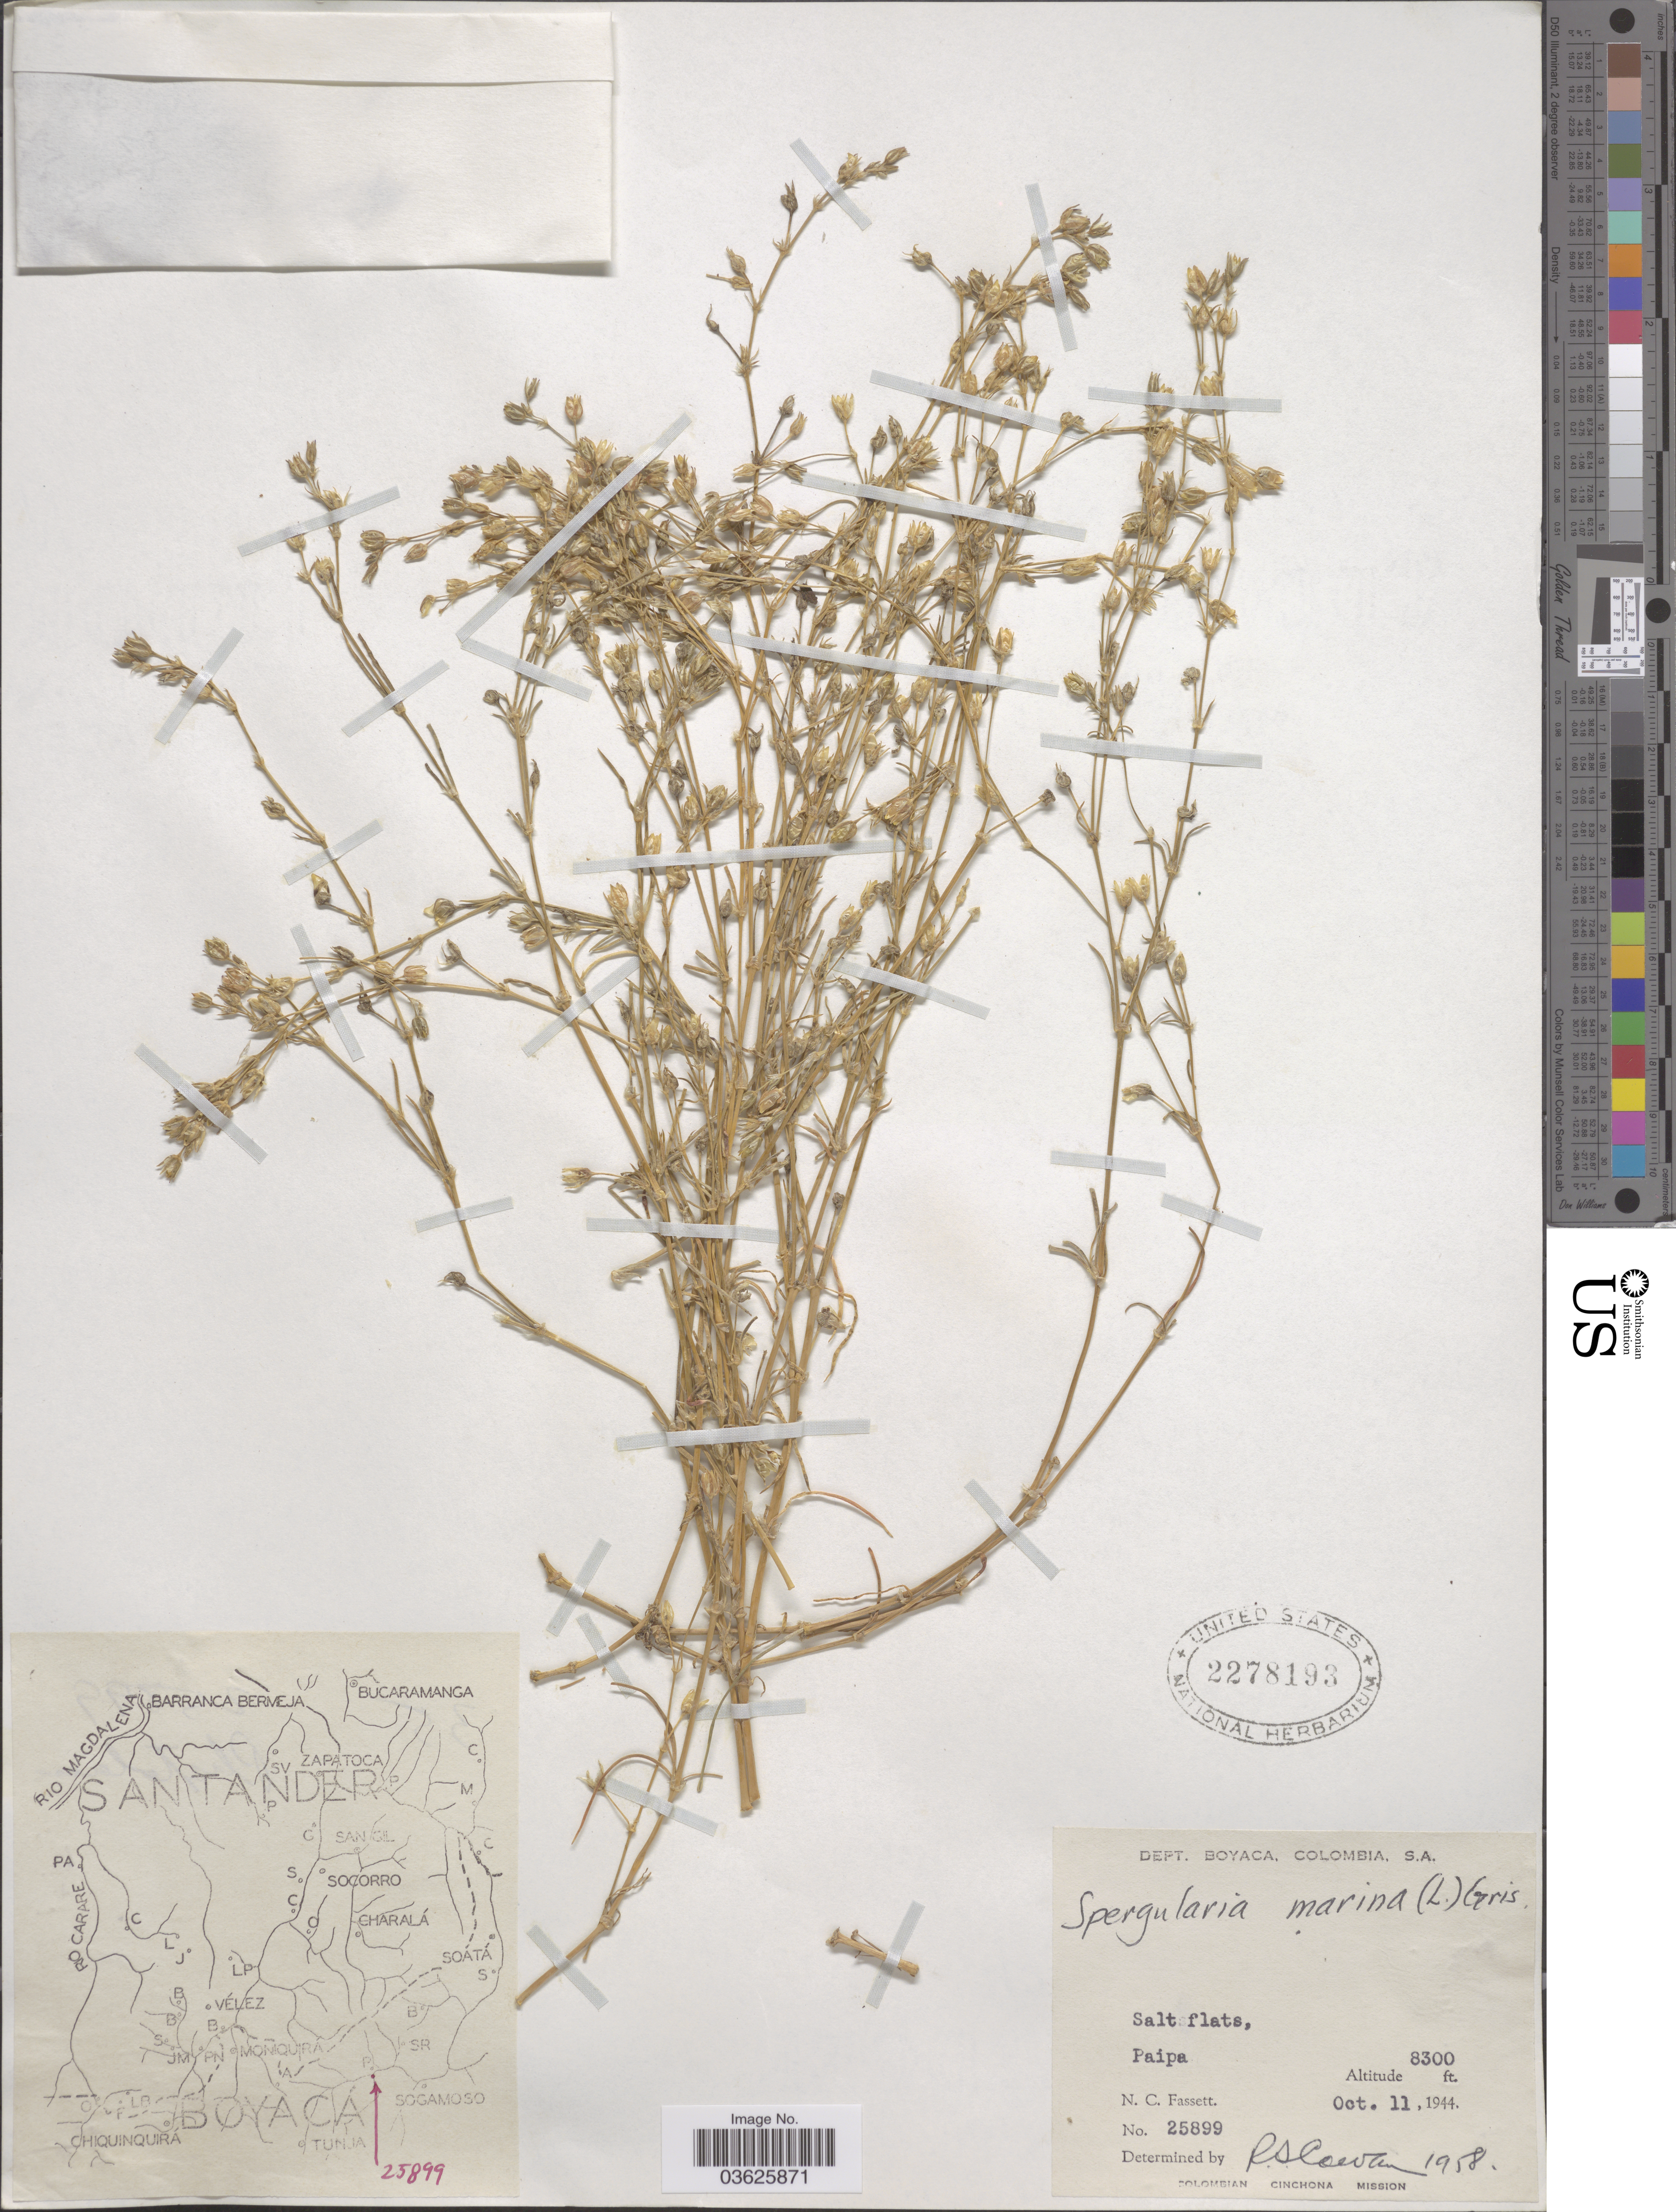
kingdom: Plantae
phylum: Tracheophyta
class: Magnoliopsida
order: Caryophyllales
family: Caryophyllaceae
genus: Spergularia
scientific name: Spergularia marina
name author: (L.) Griseb.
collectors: N. C. Fassett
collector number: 25899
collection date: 1944-10-11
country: Colombia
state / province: Boyacá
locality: Dept. Boyaca. Paipa.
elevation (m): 2530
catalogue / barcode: US 2278193